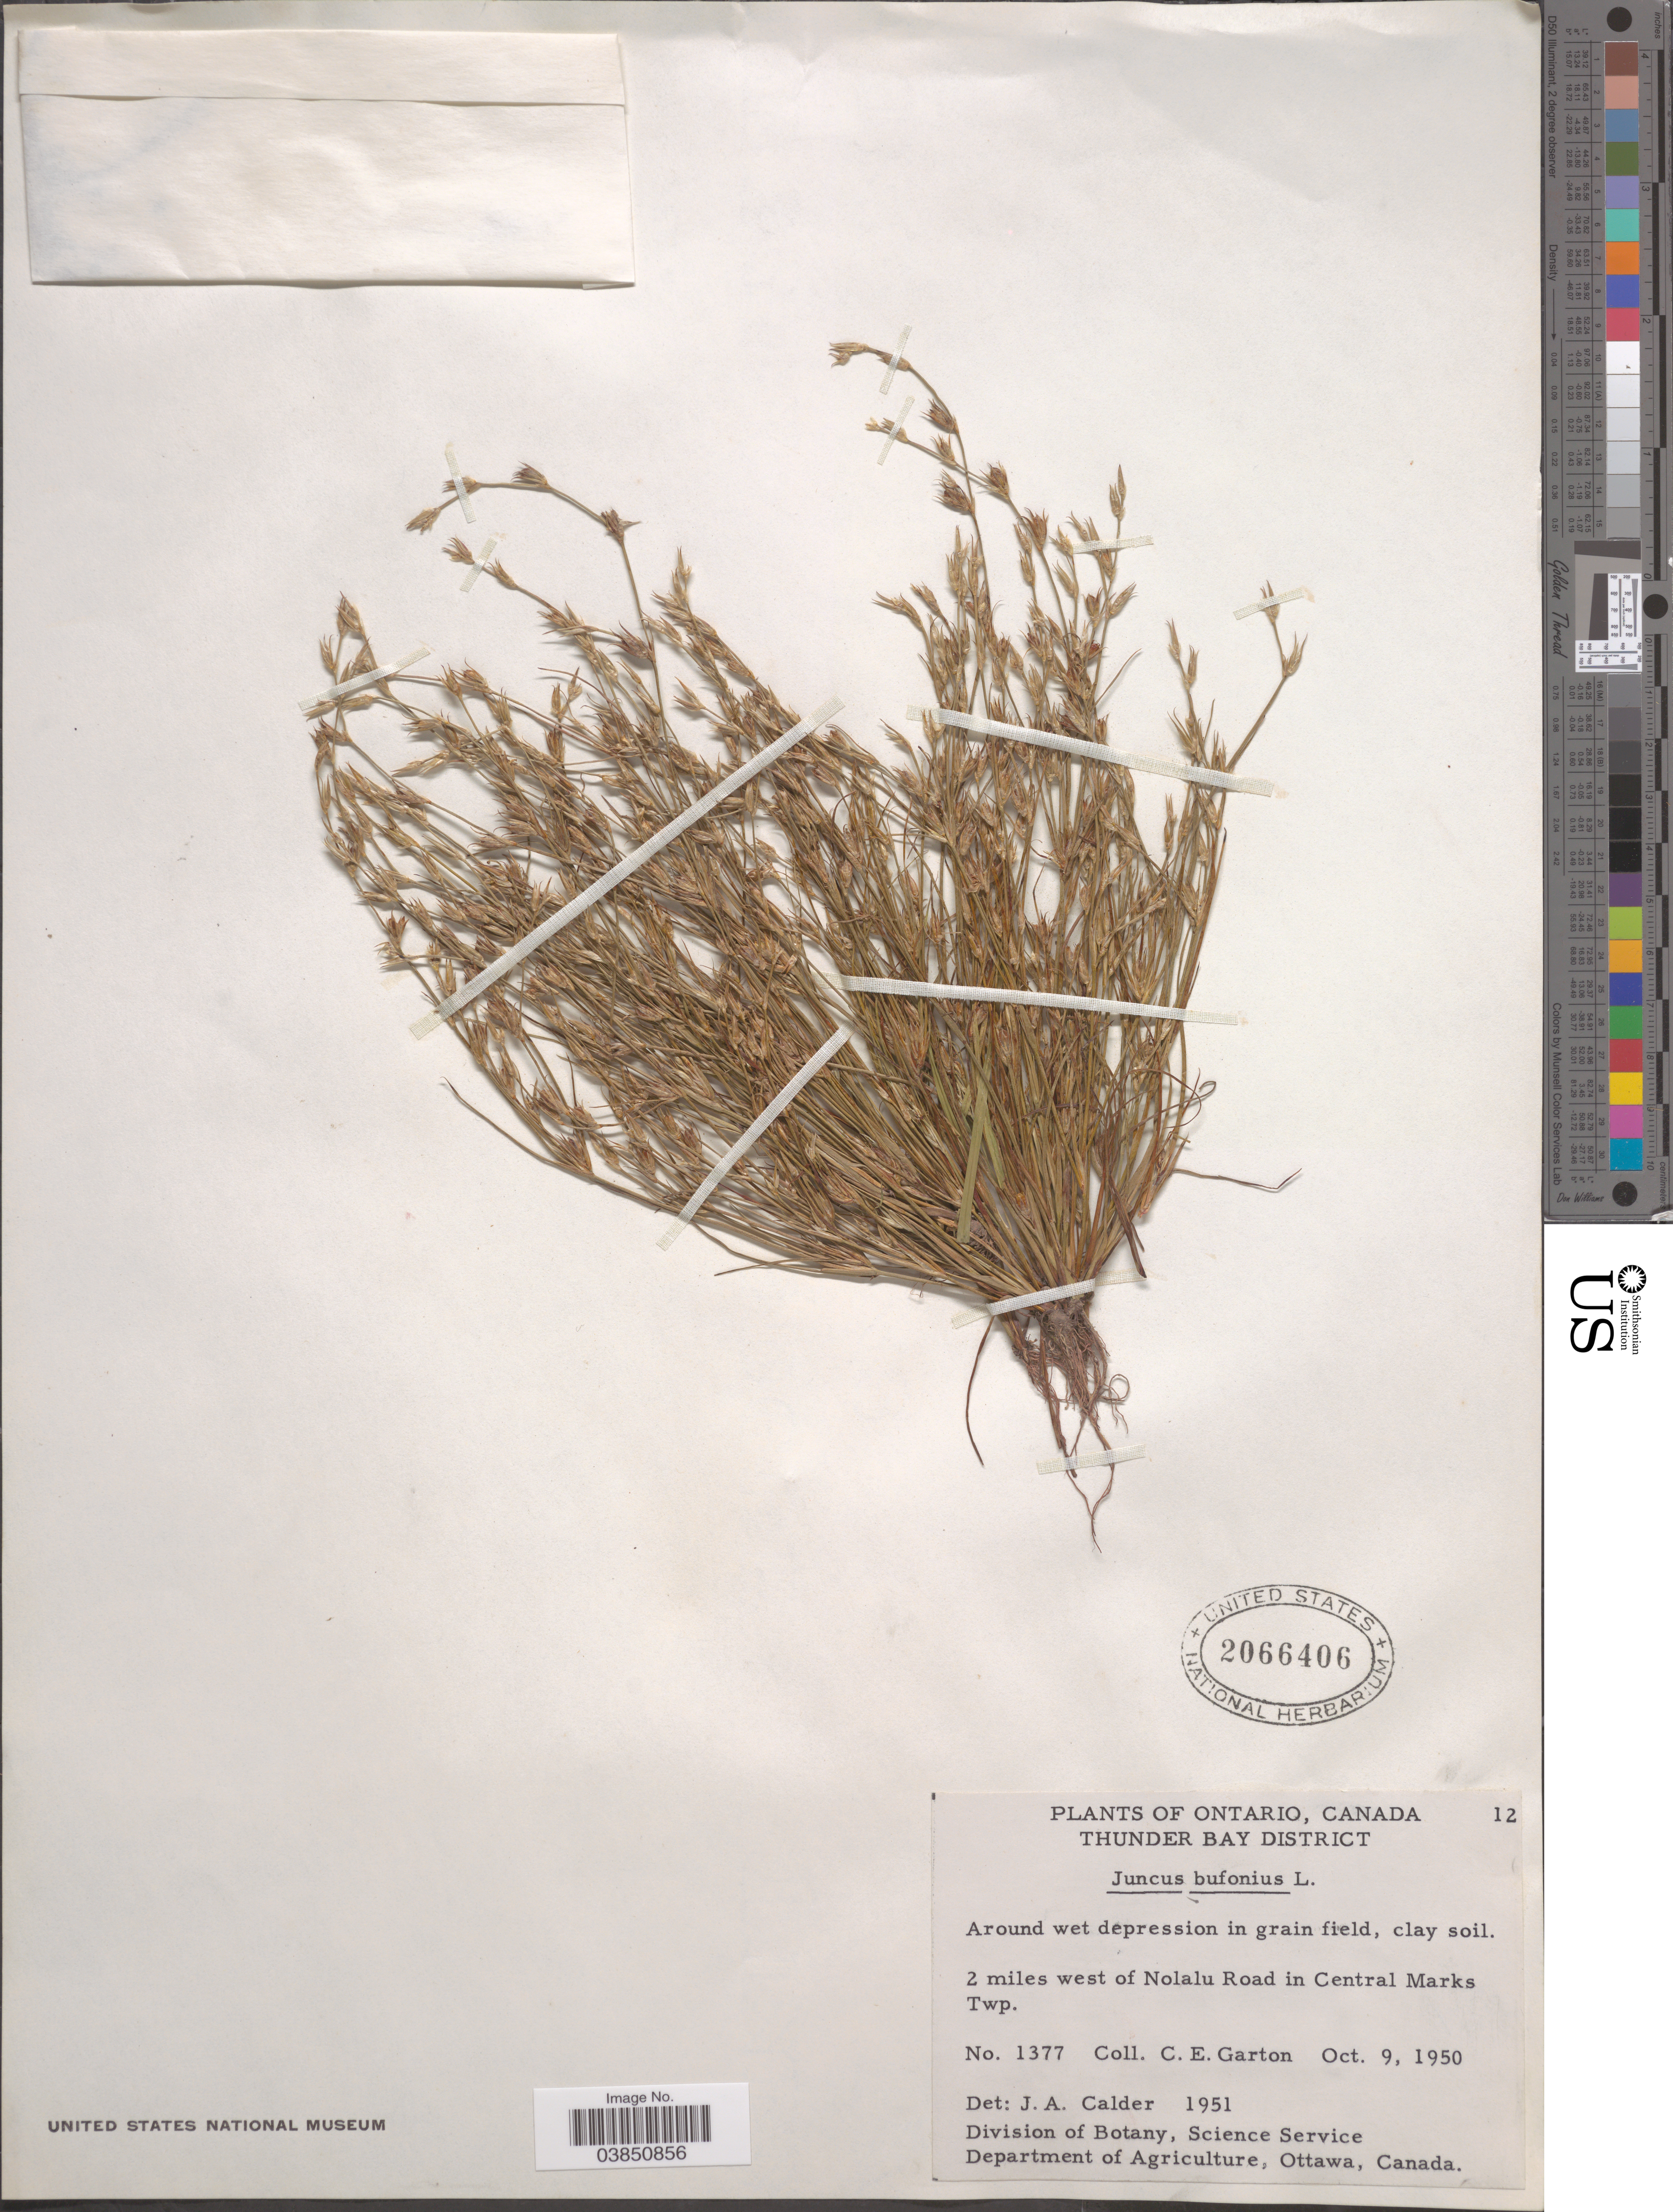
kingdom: Plantae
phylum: Tracheophyta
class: Liliopsida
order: Poales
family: Juncaceae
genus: Juncus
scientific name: Juncus bufonius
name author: L.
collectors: C. E. Garton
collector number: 1377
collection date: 1950-10-09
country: Canada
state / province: Ontario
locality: Thunder Bay District. 2 miles west of Nolalu Road in Central Marks Twp.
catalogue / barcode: US 2066406